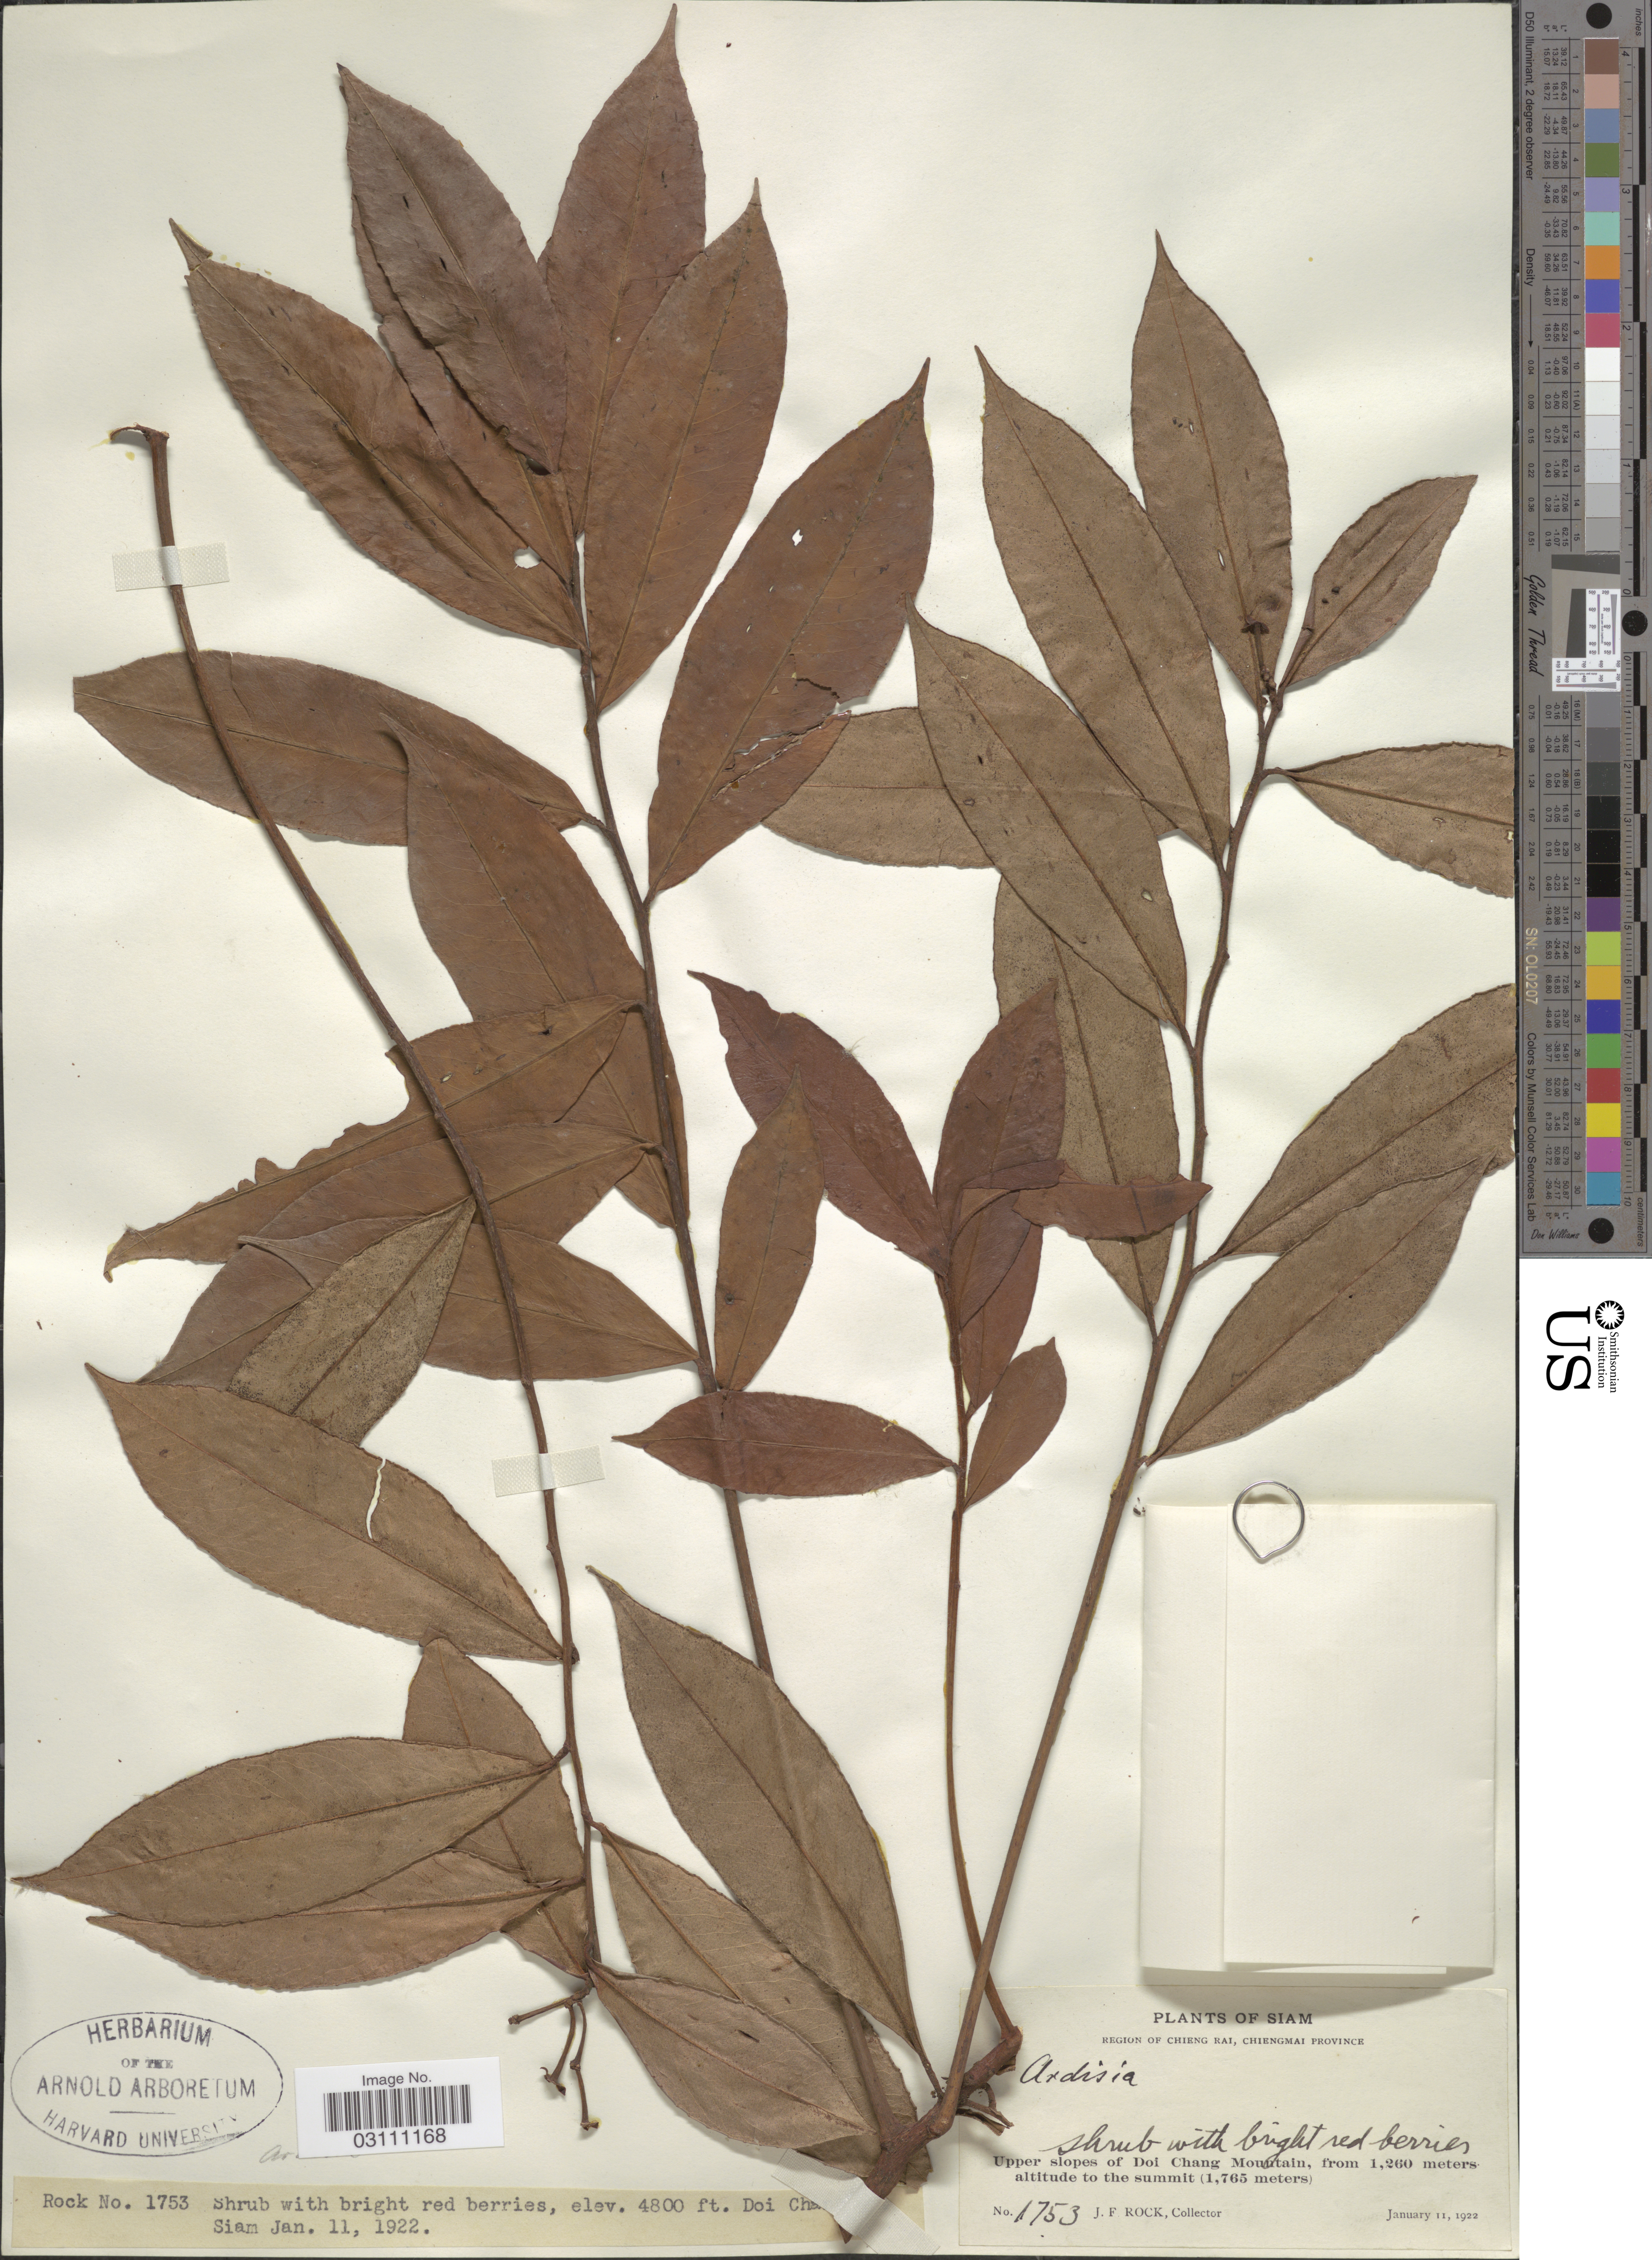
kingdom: Plantae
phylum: Tracheophyta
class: Magnoliopsida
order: Ericales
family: Primulaceae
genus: Ardisia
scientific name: Ardisia corymbifera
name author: Mez in Engl.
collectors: J. Rock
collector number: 1753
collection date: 1922-01-11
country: Thailand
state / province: Chiang Mai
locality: Region of Chieng Rai, Chiengmai Province. Upper slopes of Doi Chang Mountain. Siam.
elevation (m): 1463